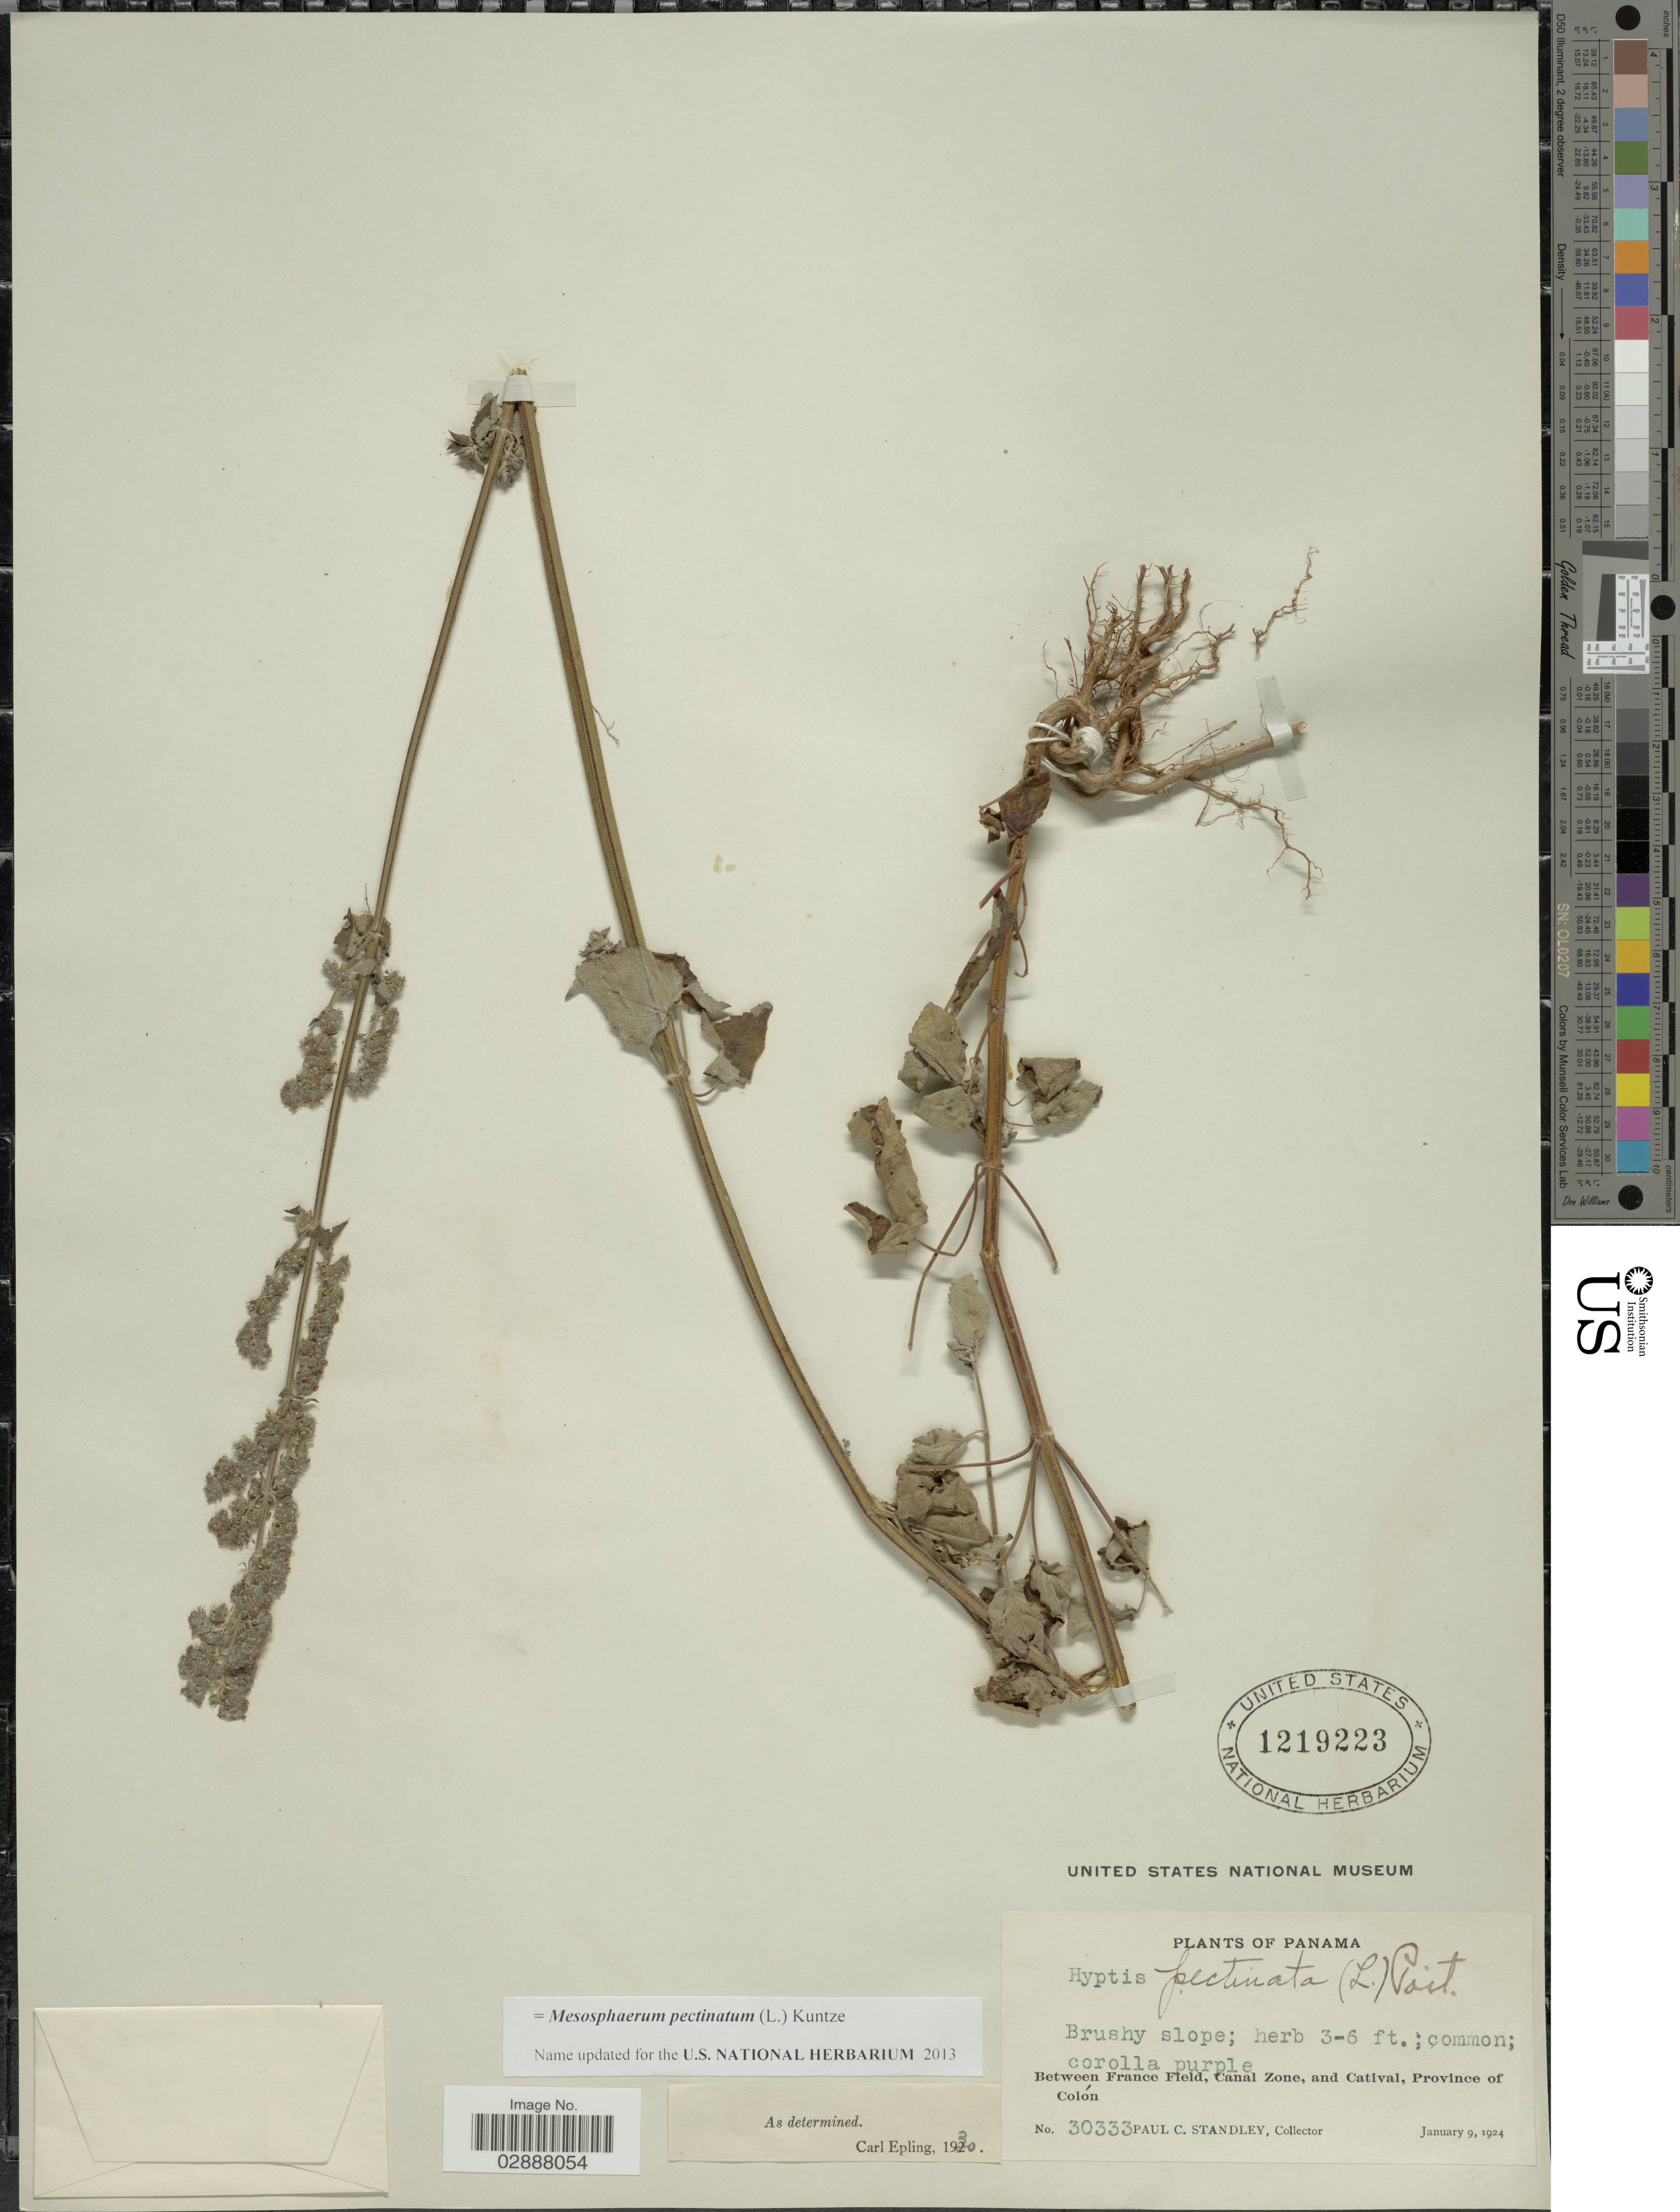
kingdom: Plantae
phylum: Tracheophyta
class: Magnoliopsida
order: Lamiales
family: Lamiaceae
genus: Mesosphaerum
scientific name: Mesosphaerum pectinatum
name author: (L.) Kuntze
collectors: P. C. Standley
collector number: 30333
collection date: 1924-01-09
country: Panama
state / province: Colón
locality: Between France Field, Canal Zone, and Catival.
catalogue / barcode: US 1219223